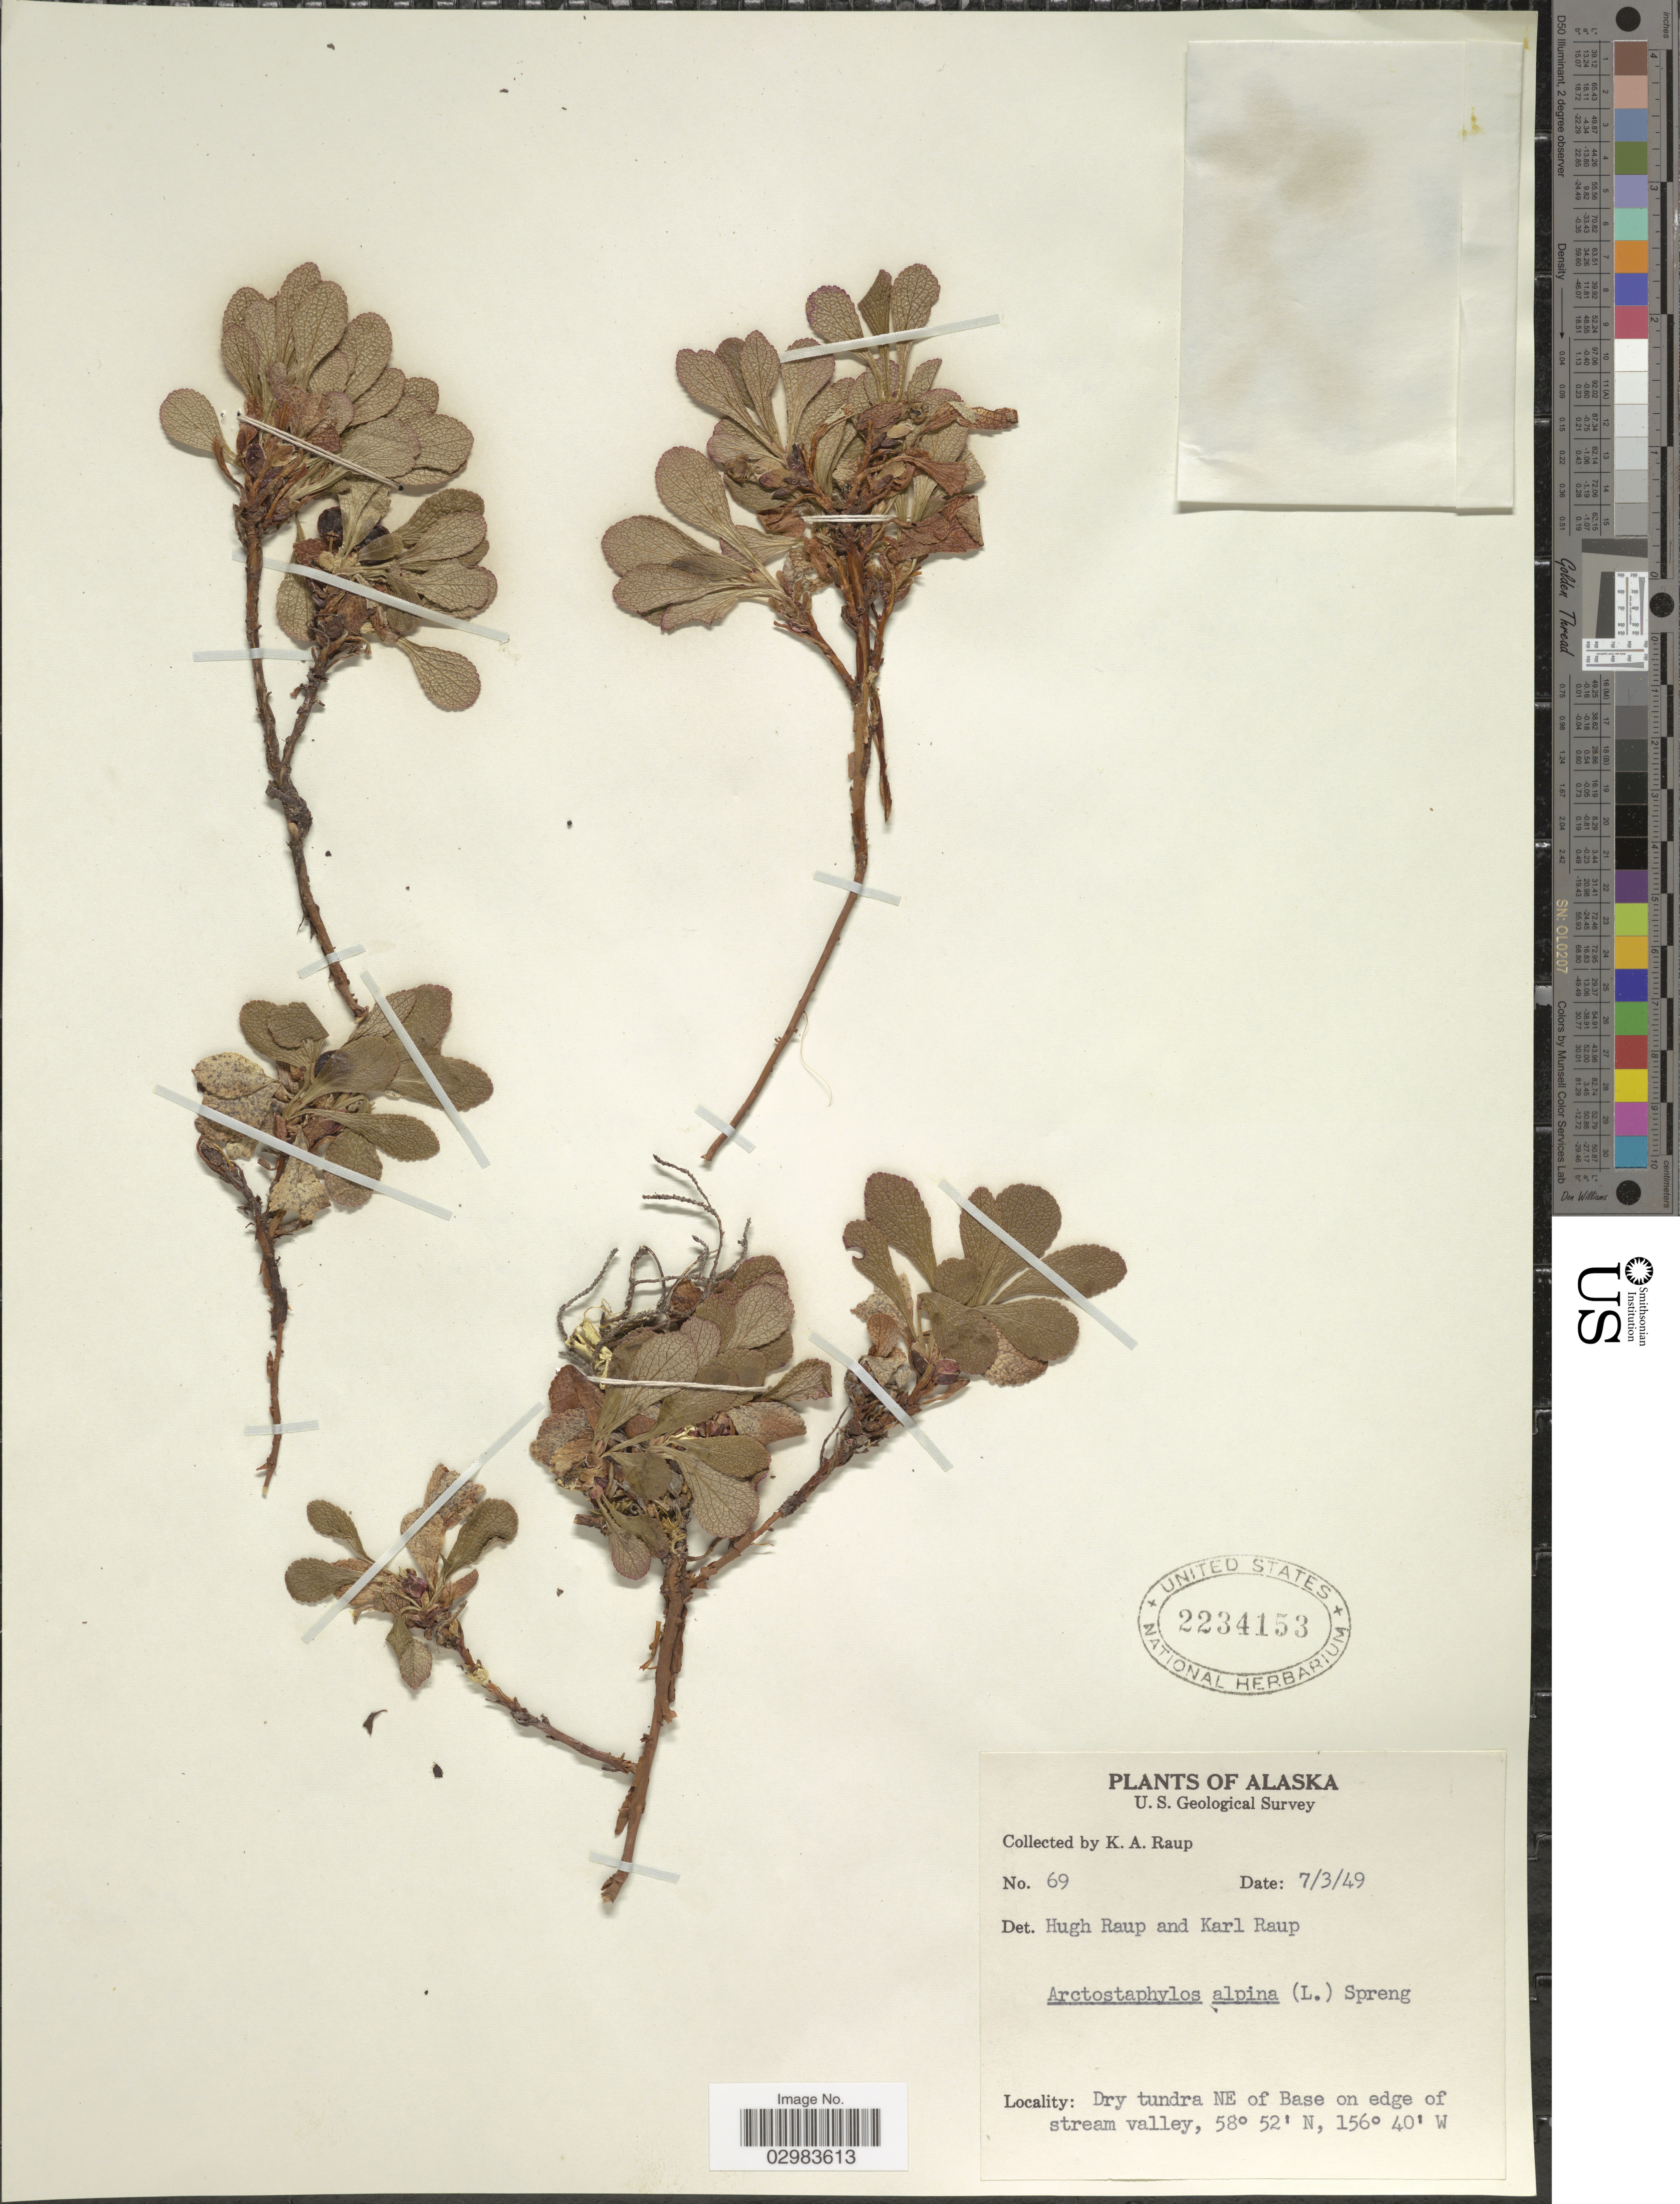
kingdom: Plantae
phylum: Tracheophyta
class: Magnoliopsida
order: Ericales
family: Ericaceae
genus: Arctostaphylos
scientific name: Arctostaphylos alpina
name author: (L.) Spreng.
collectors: K. Raup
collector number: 69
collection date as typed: Transcribed d/m/y: 7/3/49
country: United States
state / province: Alaska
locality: Dry tundra NE of Base on edge of stream valley.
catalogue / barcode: US 2234153